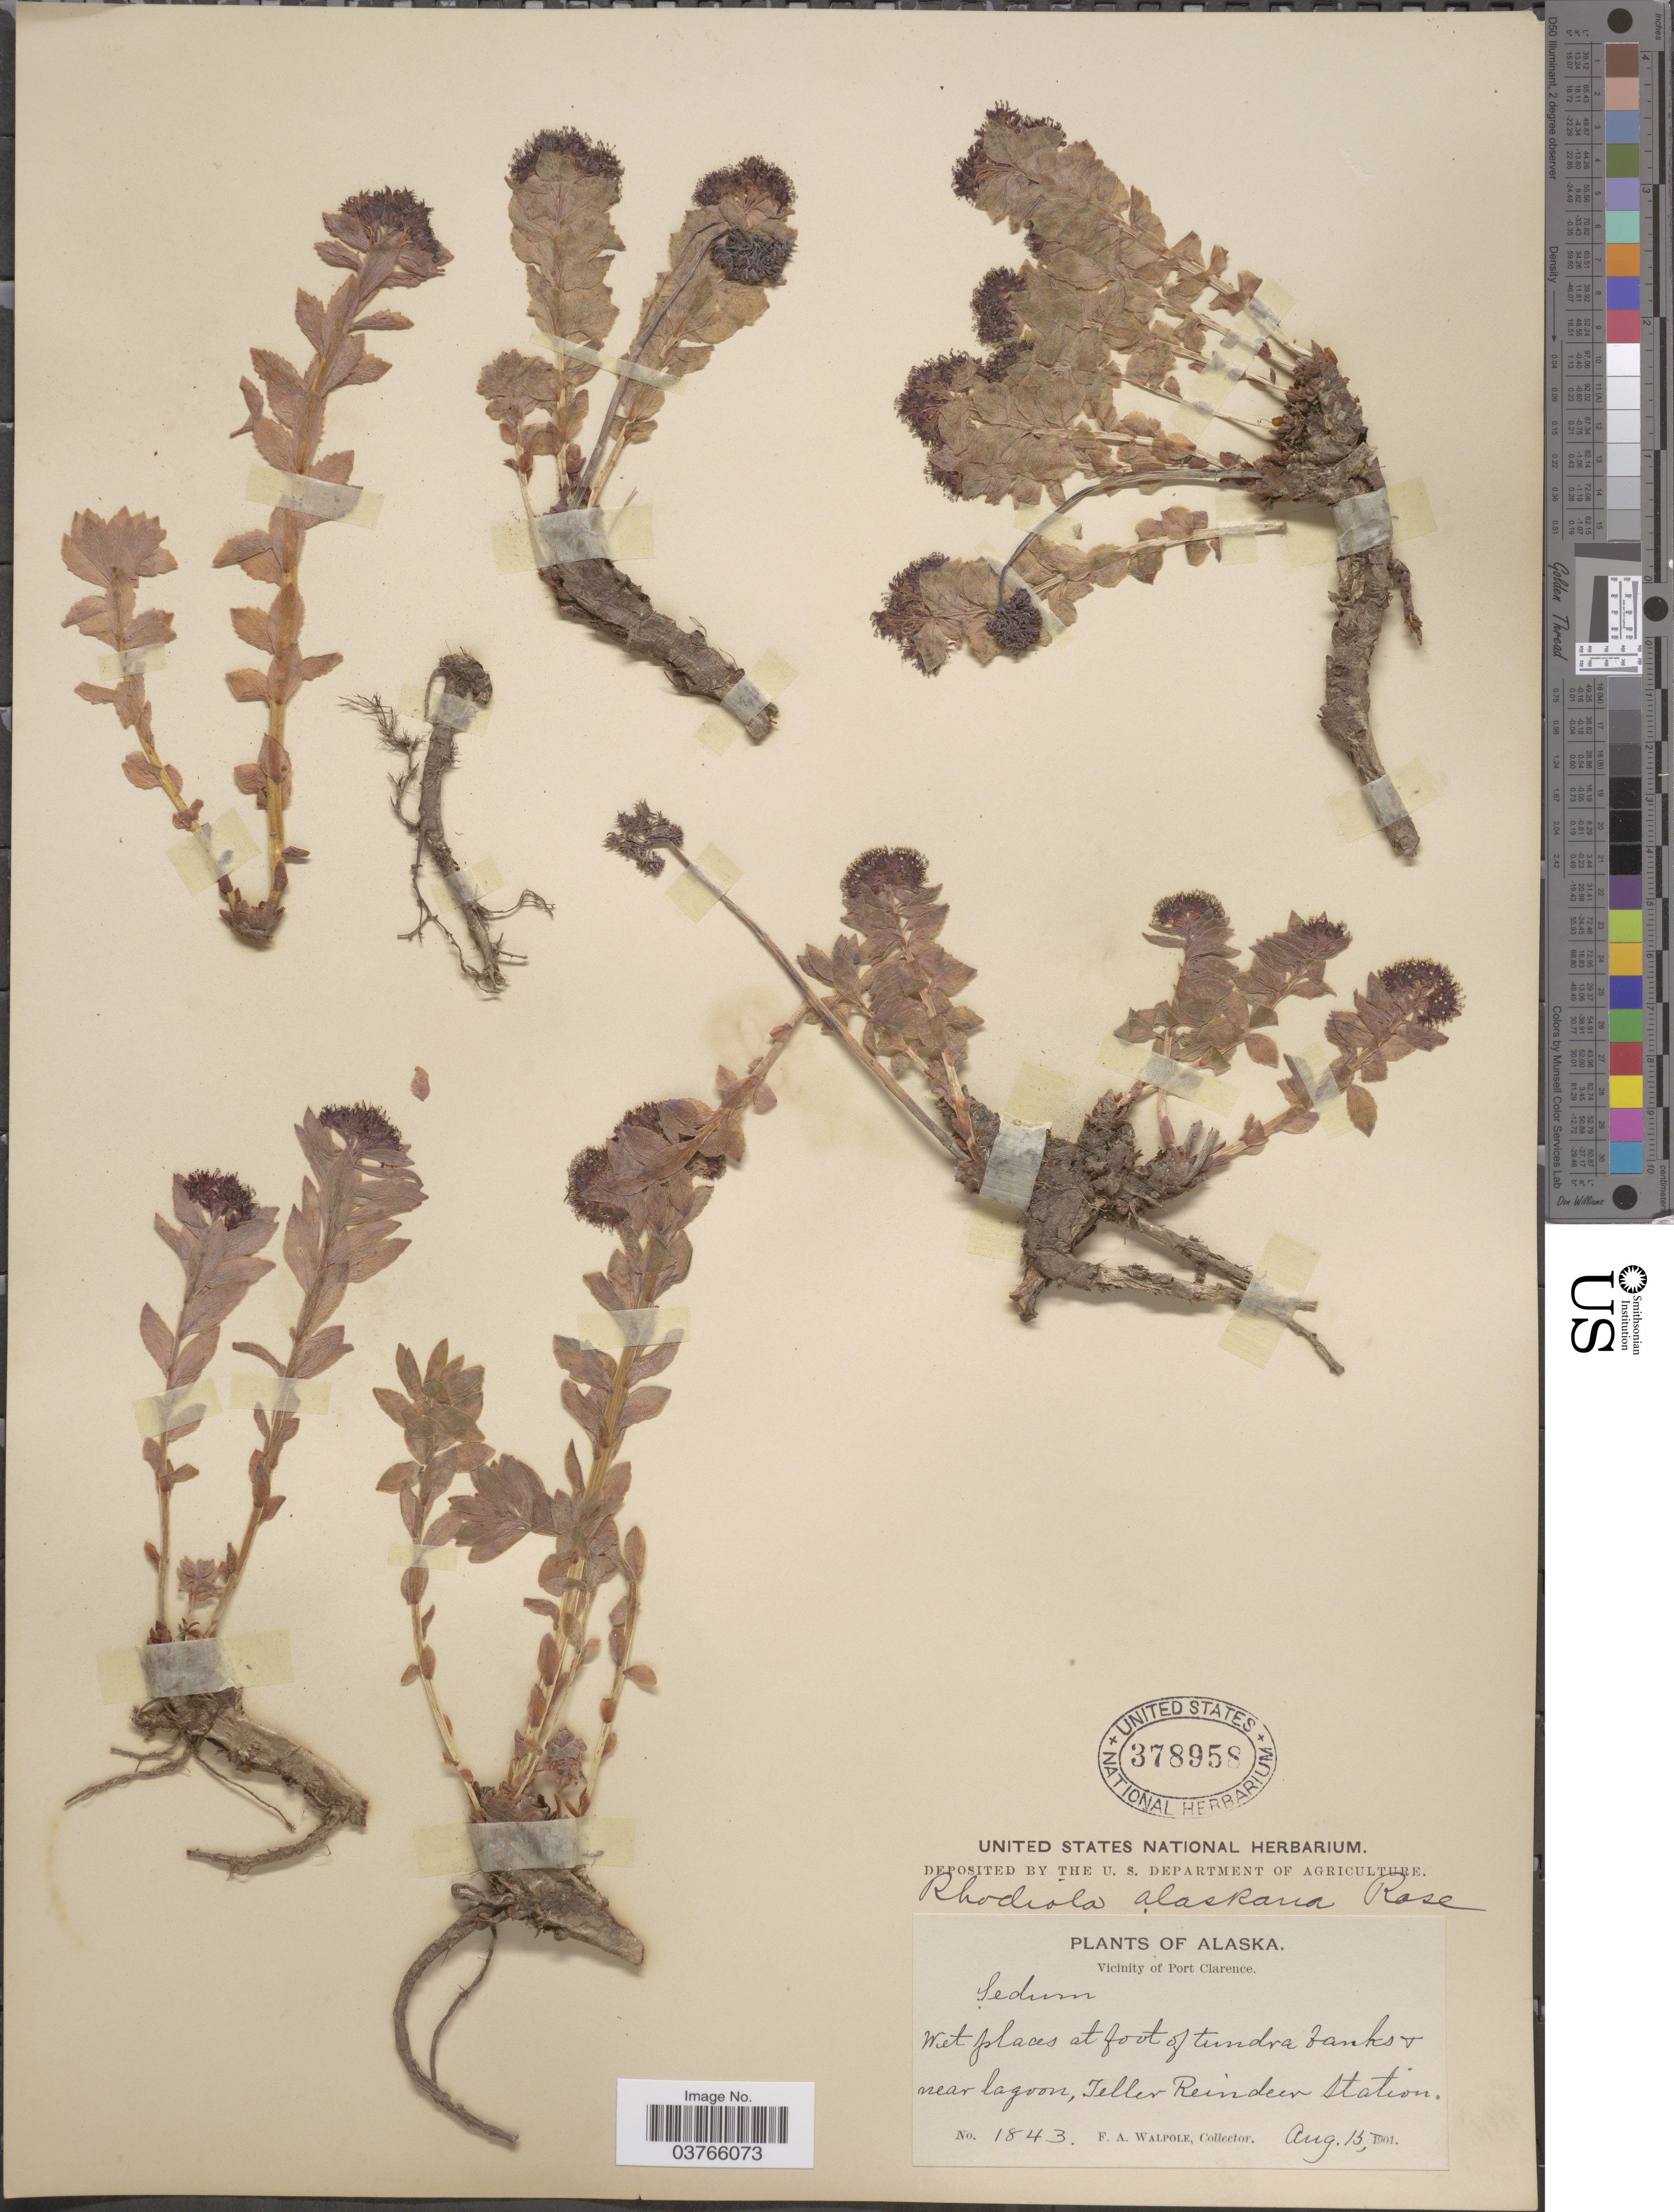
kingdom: Plantae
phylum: Tracheophyta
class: Magnoliopsida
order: Saxifragales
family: Crassulaceae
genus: Rhodiola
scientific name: Rhodiola integrifolia subsp. integrifolia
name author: Raf.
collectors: F. Walpole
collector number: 1843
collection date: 1901-08-15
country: United States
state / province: Alaska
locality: Vicinity of Port Clarence. Wet places at foot of tundra banks & near lagoon, Teller Reindeer station.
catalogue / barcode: US 378958